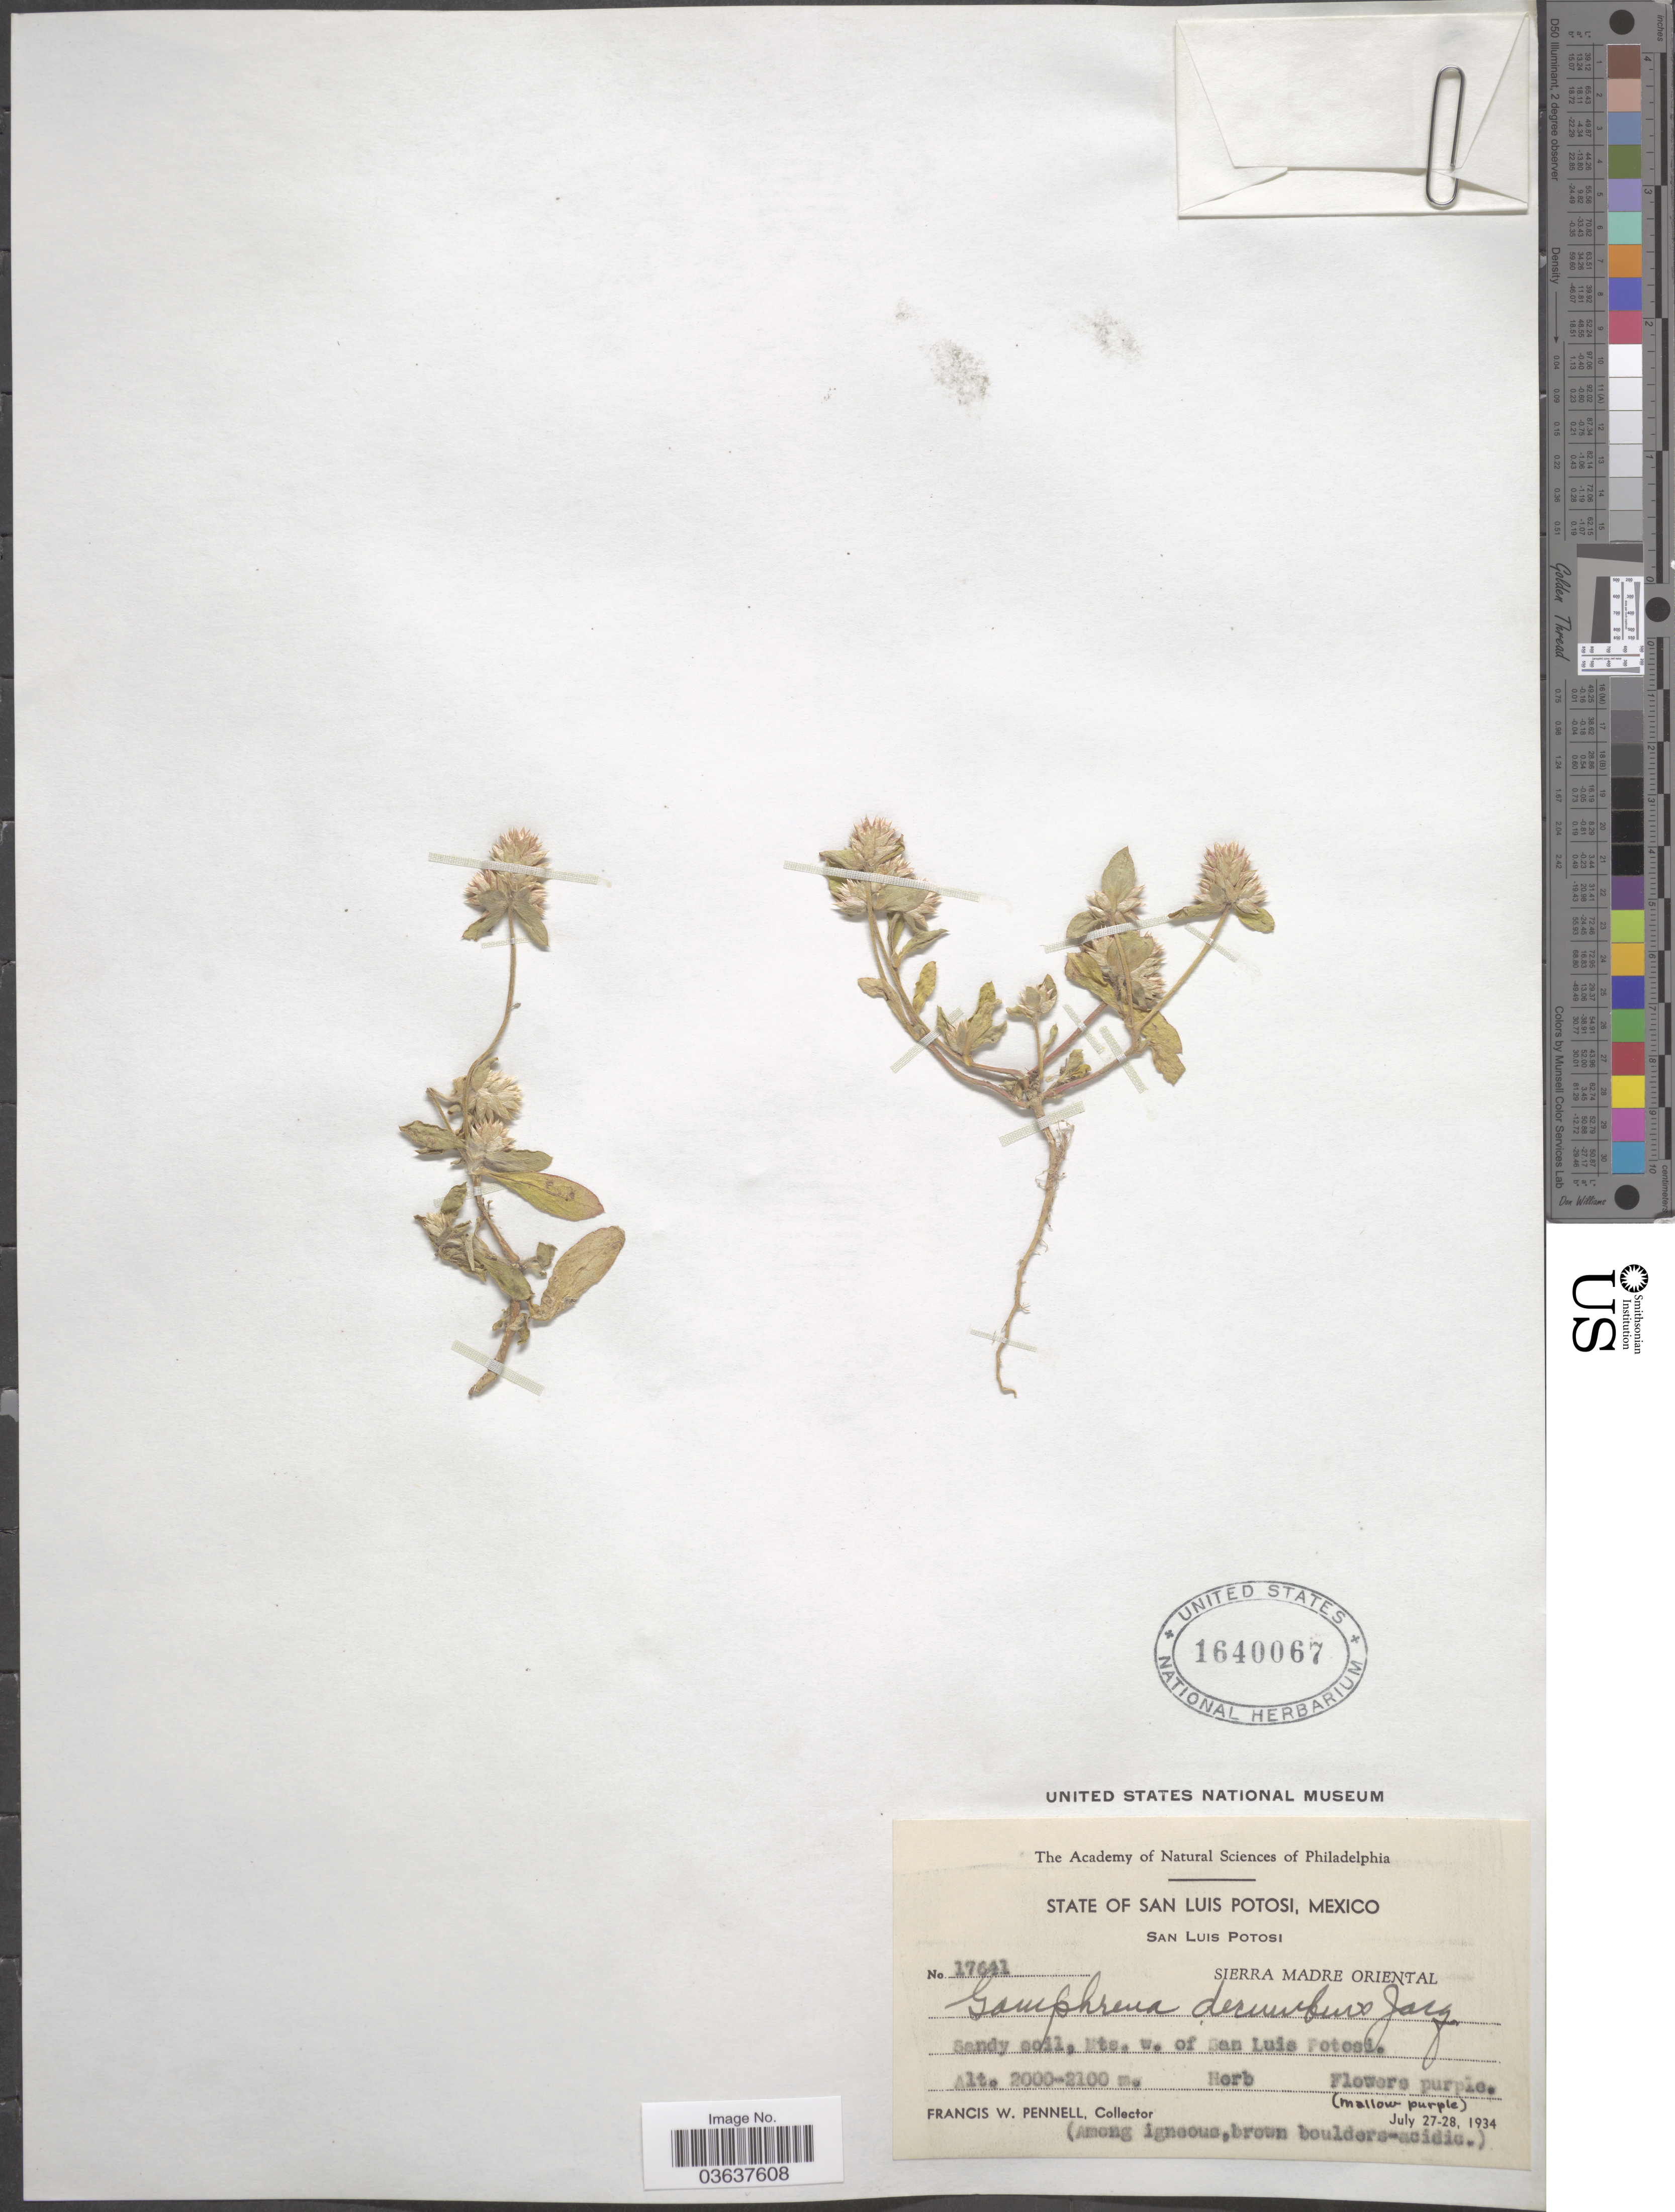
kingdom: Plantae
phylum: Tracheophyta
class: Magnoliopsida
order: Caryophyllales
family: Amaranthaceae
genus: Gomphrena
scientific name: Gomphrena decumbens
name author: Jacq.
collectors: F. W. Pennell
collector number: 17641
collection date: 1934-07-27/1934-07-28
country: Mexico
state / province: San Luis Potosí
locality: Sierra Madre Oriental. Sandy soil, Mts. w. of San Luis Potosi.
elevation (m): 2000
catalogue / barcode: US 1640067